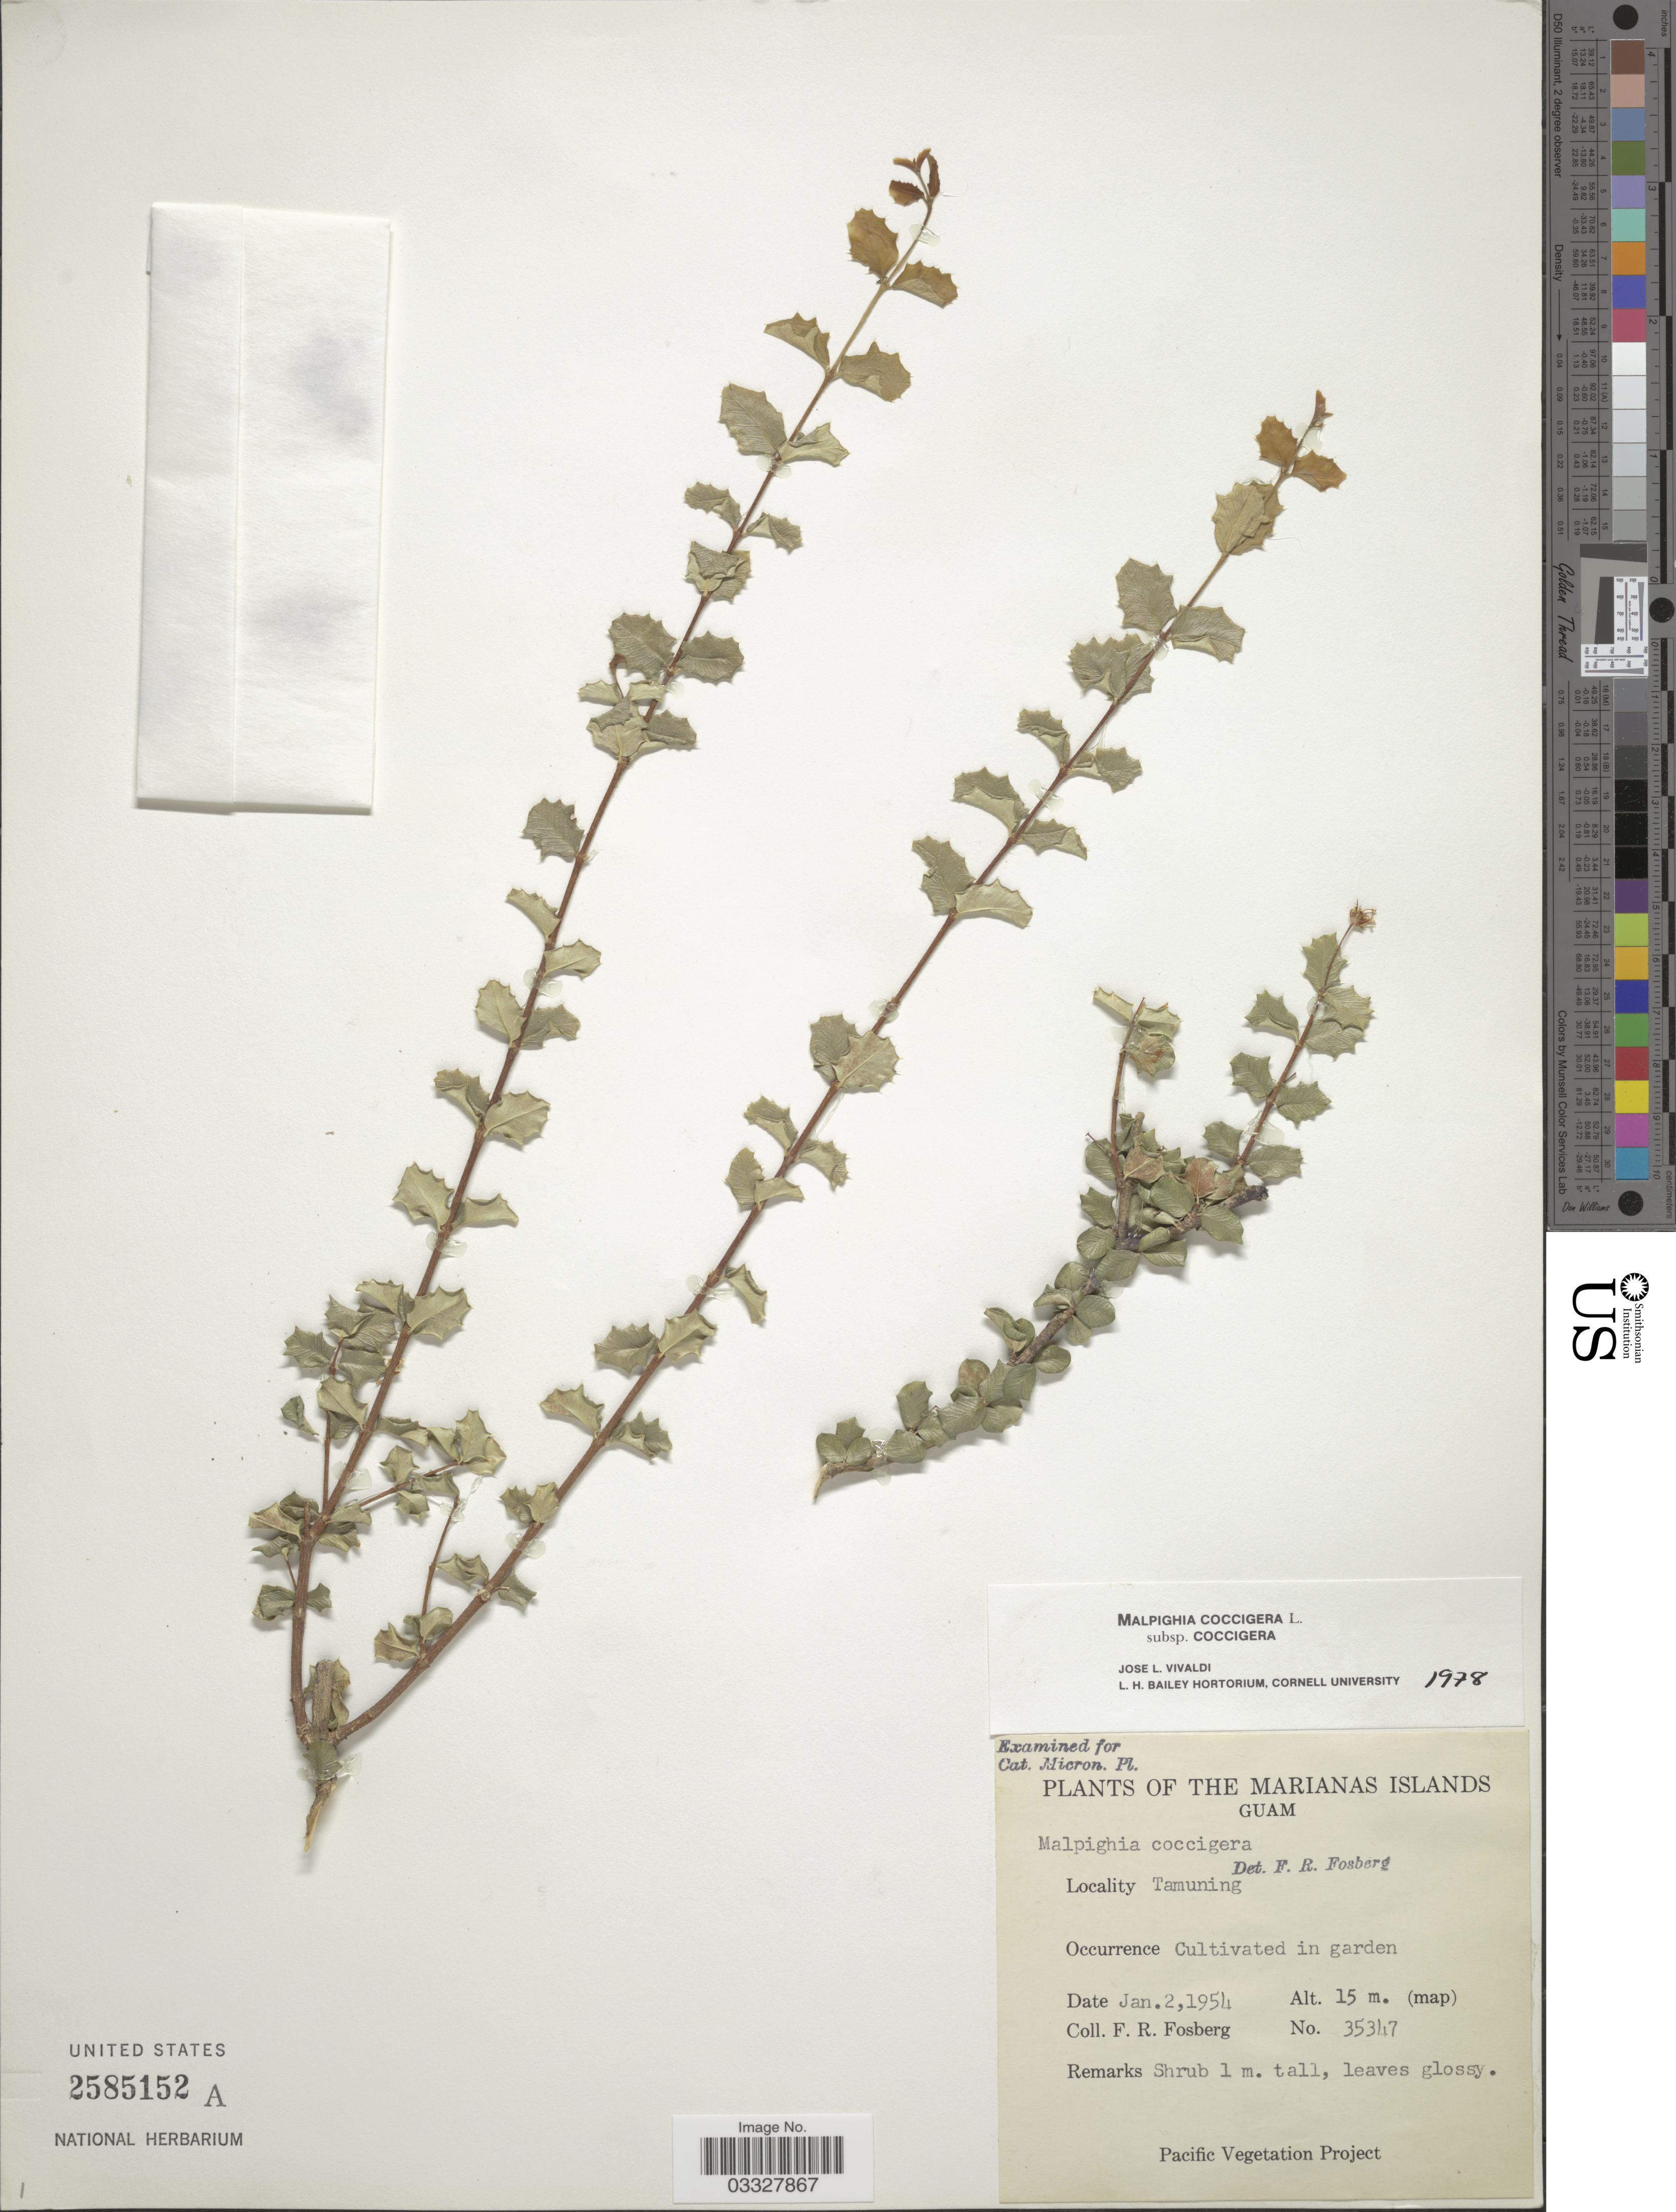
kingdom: Plantae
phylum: Tracheophyta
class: Magnoliopsida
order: Malpighiales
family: Malpighiaceae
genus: Malpighia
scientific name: Malpighia coccigera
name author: L.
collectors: F. R. Fosberg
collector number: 35347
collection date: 1954-01-02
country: Guam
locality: The Marianas Islands. Tamuning.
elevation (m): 15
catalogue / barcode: US 2585152A